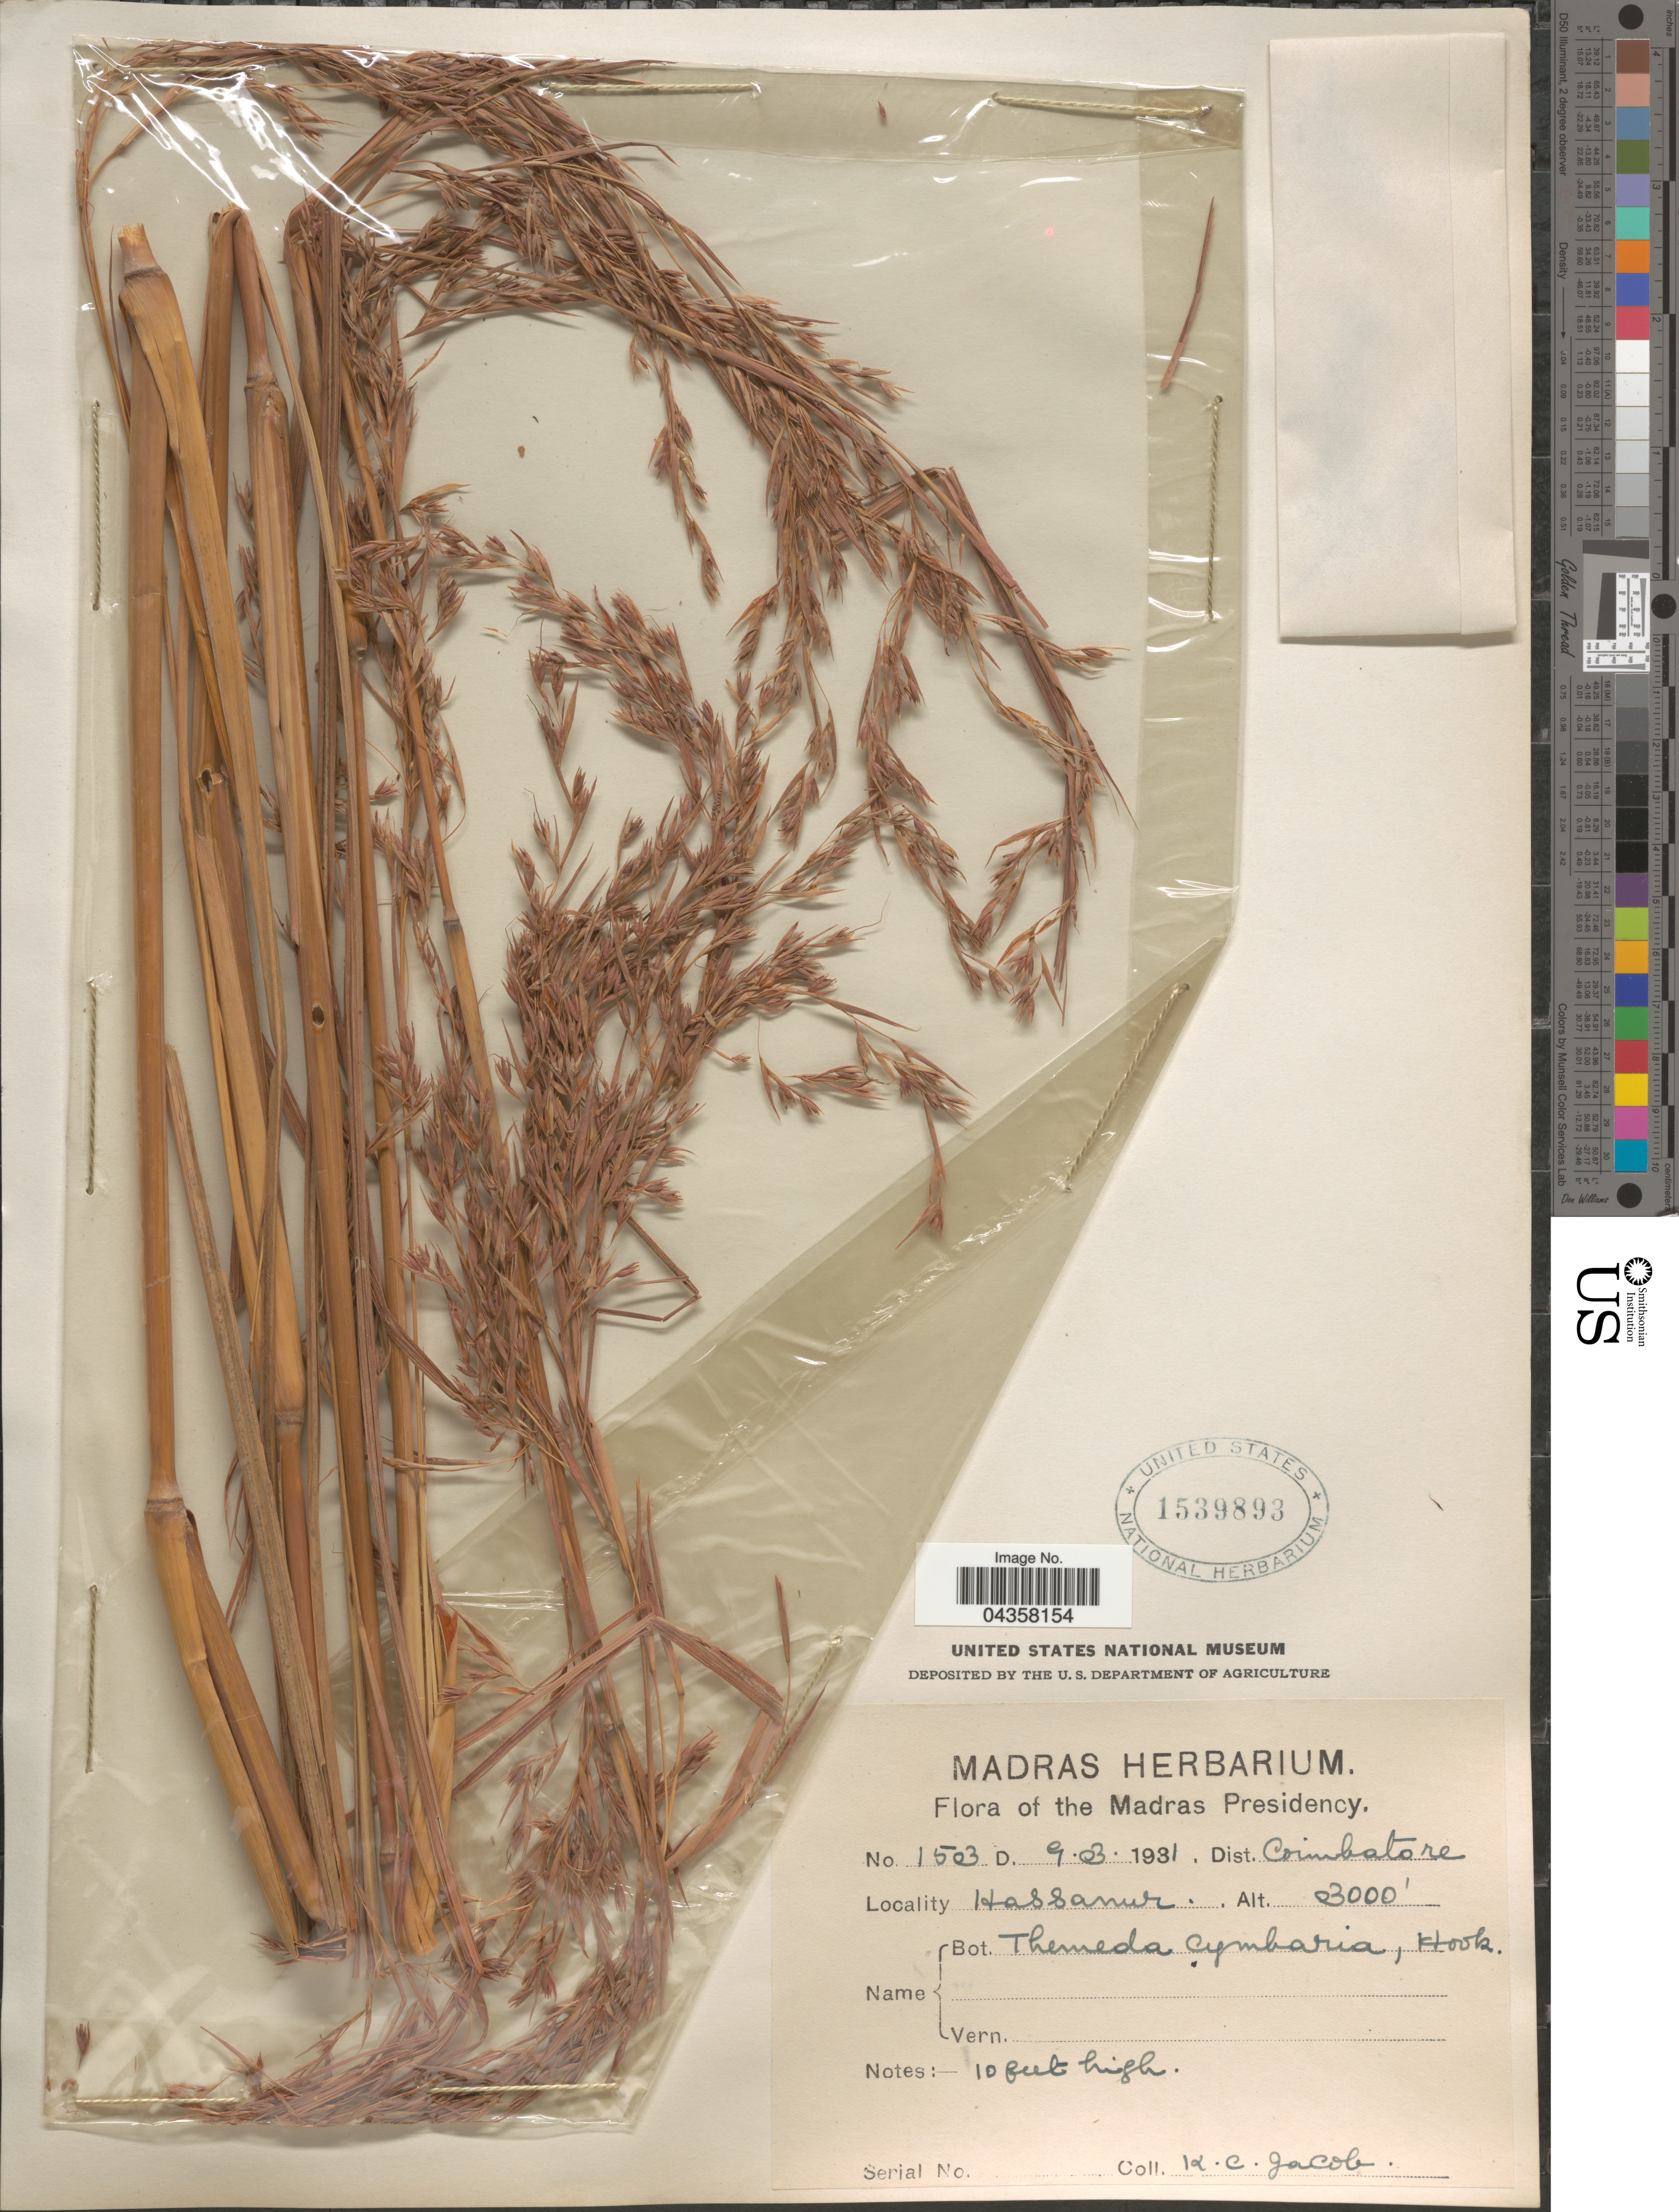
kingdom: Plantae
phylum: Tracheophyta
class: Liliopsida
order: Poales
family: Poaceae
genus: Themeda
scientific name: Themeda cymbaria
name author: Hack.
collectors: K. Jacob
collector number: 153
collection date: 1931-03-09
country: India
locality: The Madras Presidency. Dist. Coimbatore. Hassanur.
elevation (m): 914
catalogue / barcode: US 1539893